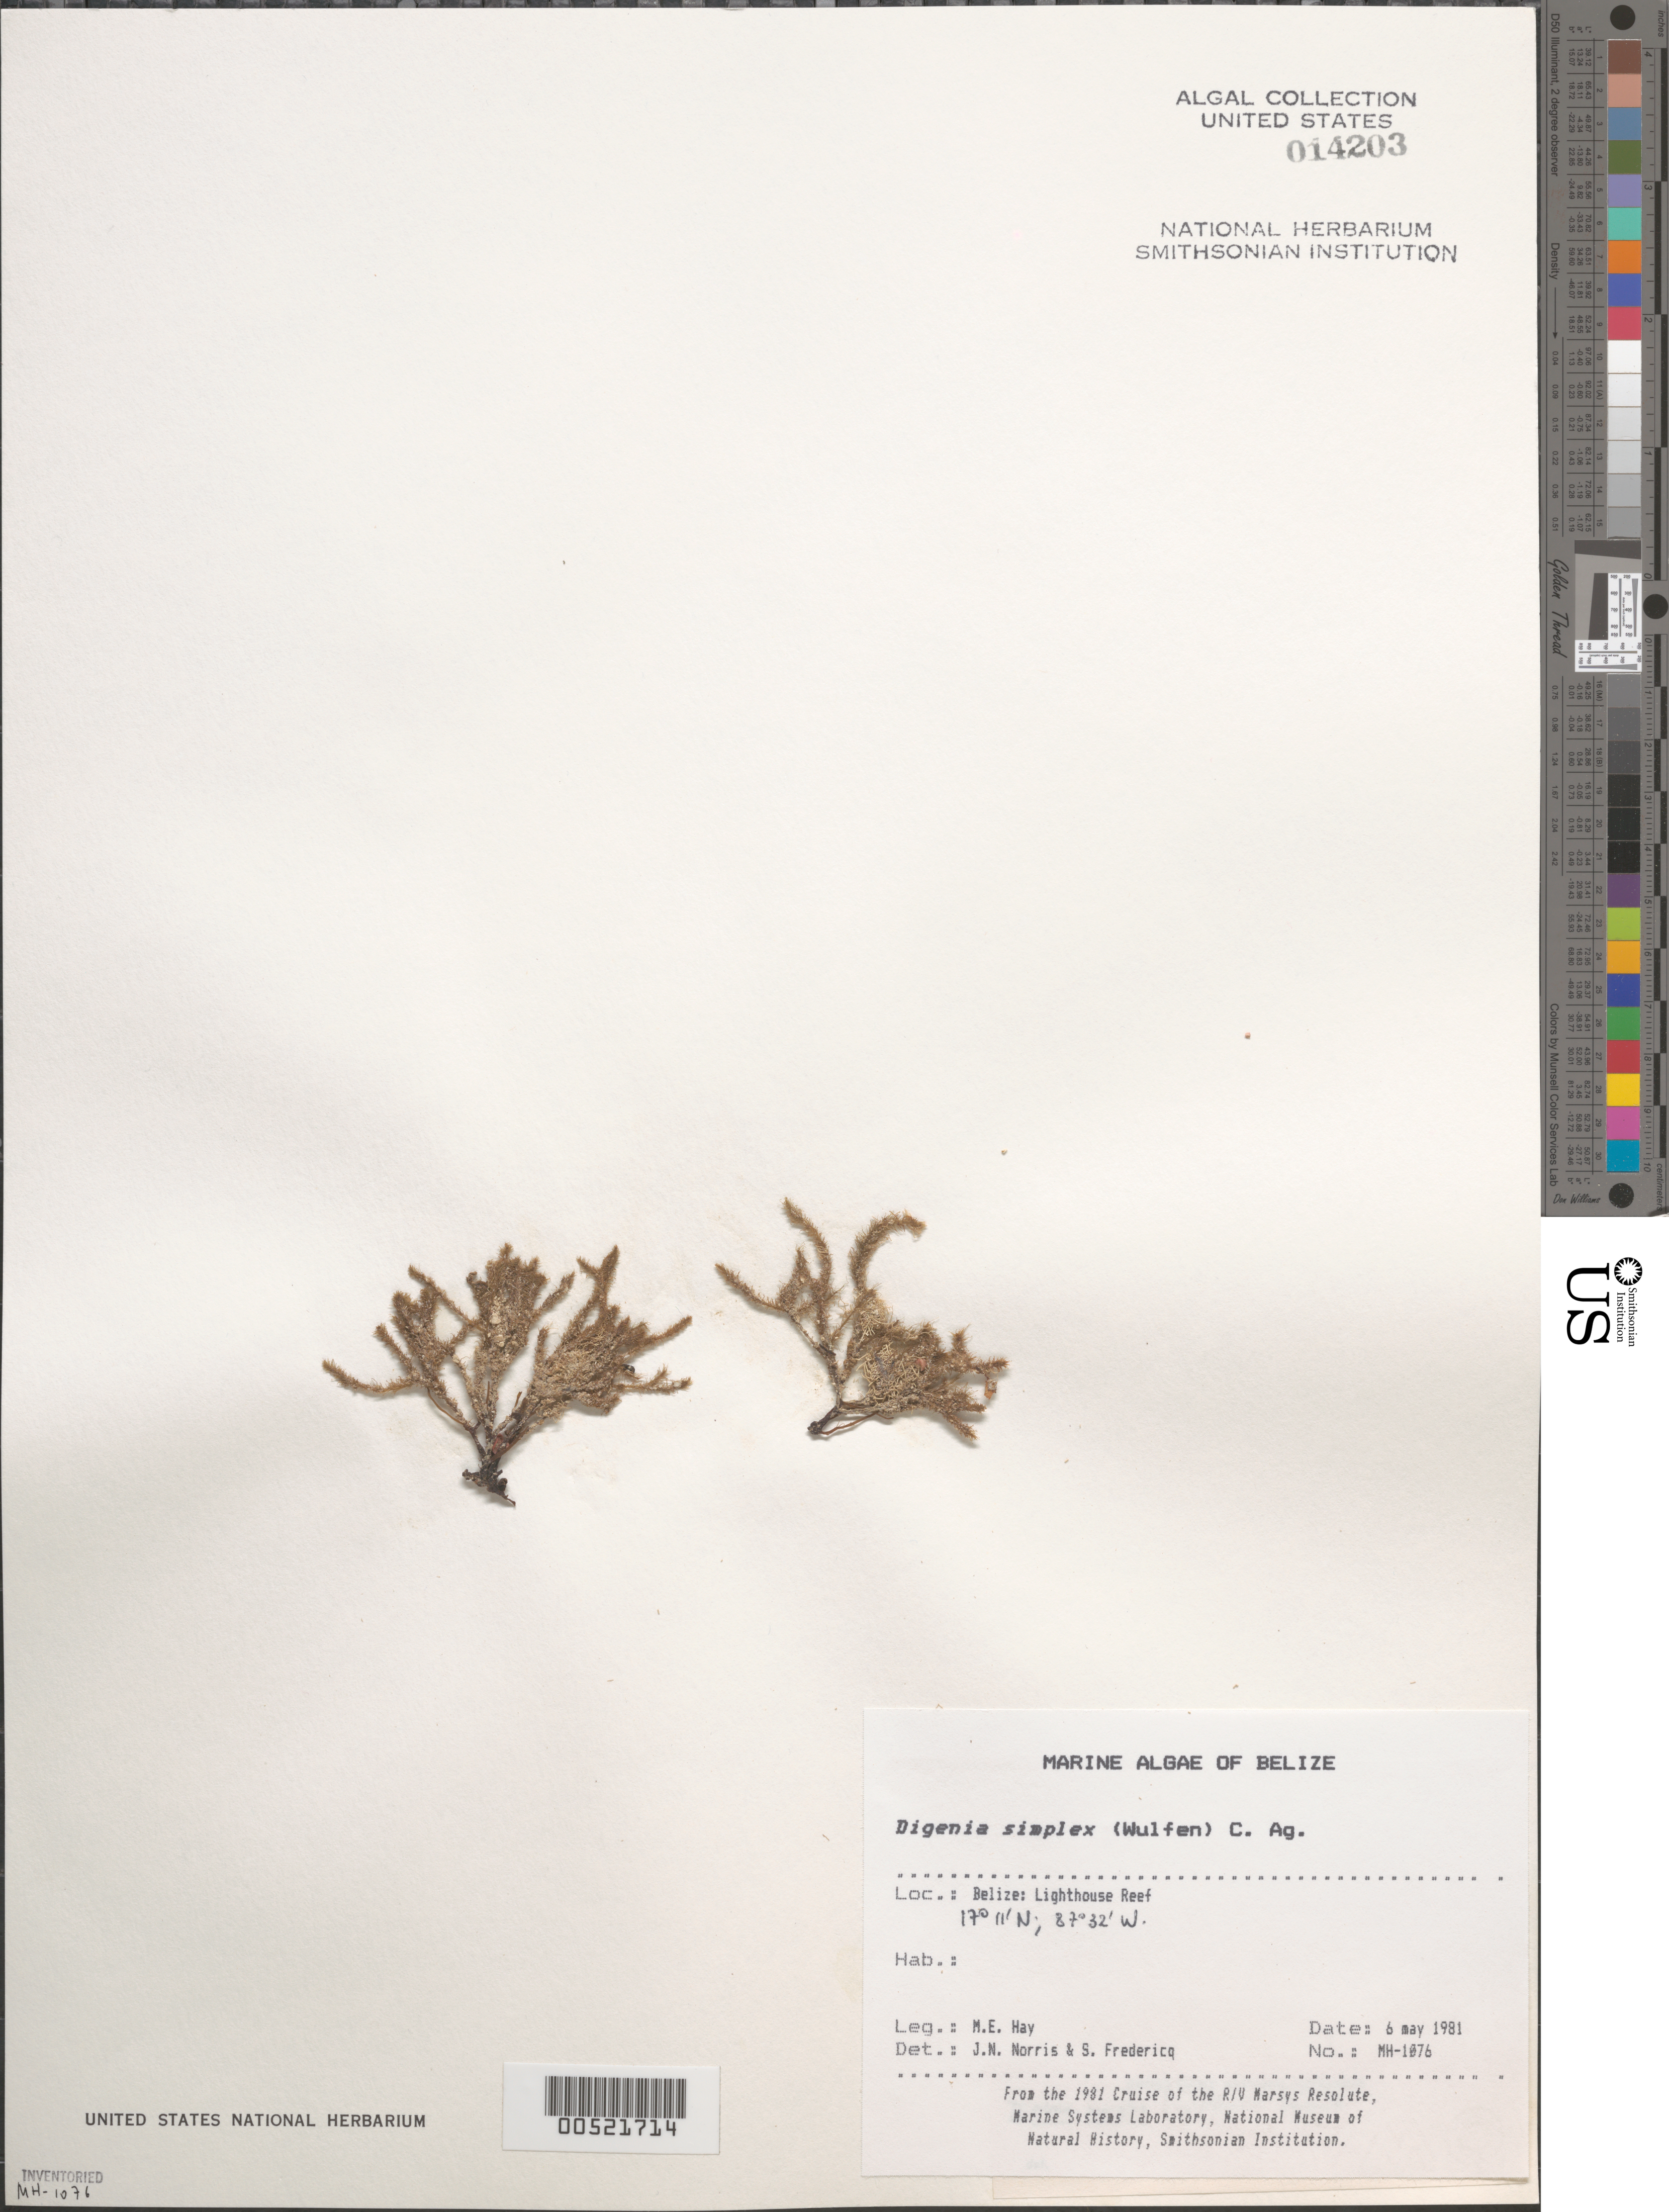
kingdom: Plantae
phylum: Rhodophyta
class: Florideophyceae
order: Ceramiales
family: Rhodomelaceae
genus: Digenea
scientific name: Digenea simplex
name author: (Wulfen) C. Agardh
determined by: Norris, J. N.; Fredericq, S.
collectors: M. E. Hay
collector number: MEH-1076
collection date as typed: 06 May 1981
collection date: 1981-05-06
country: Belize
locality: Lighthouse reef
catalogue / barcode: US 14203